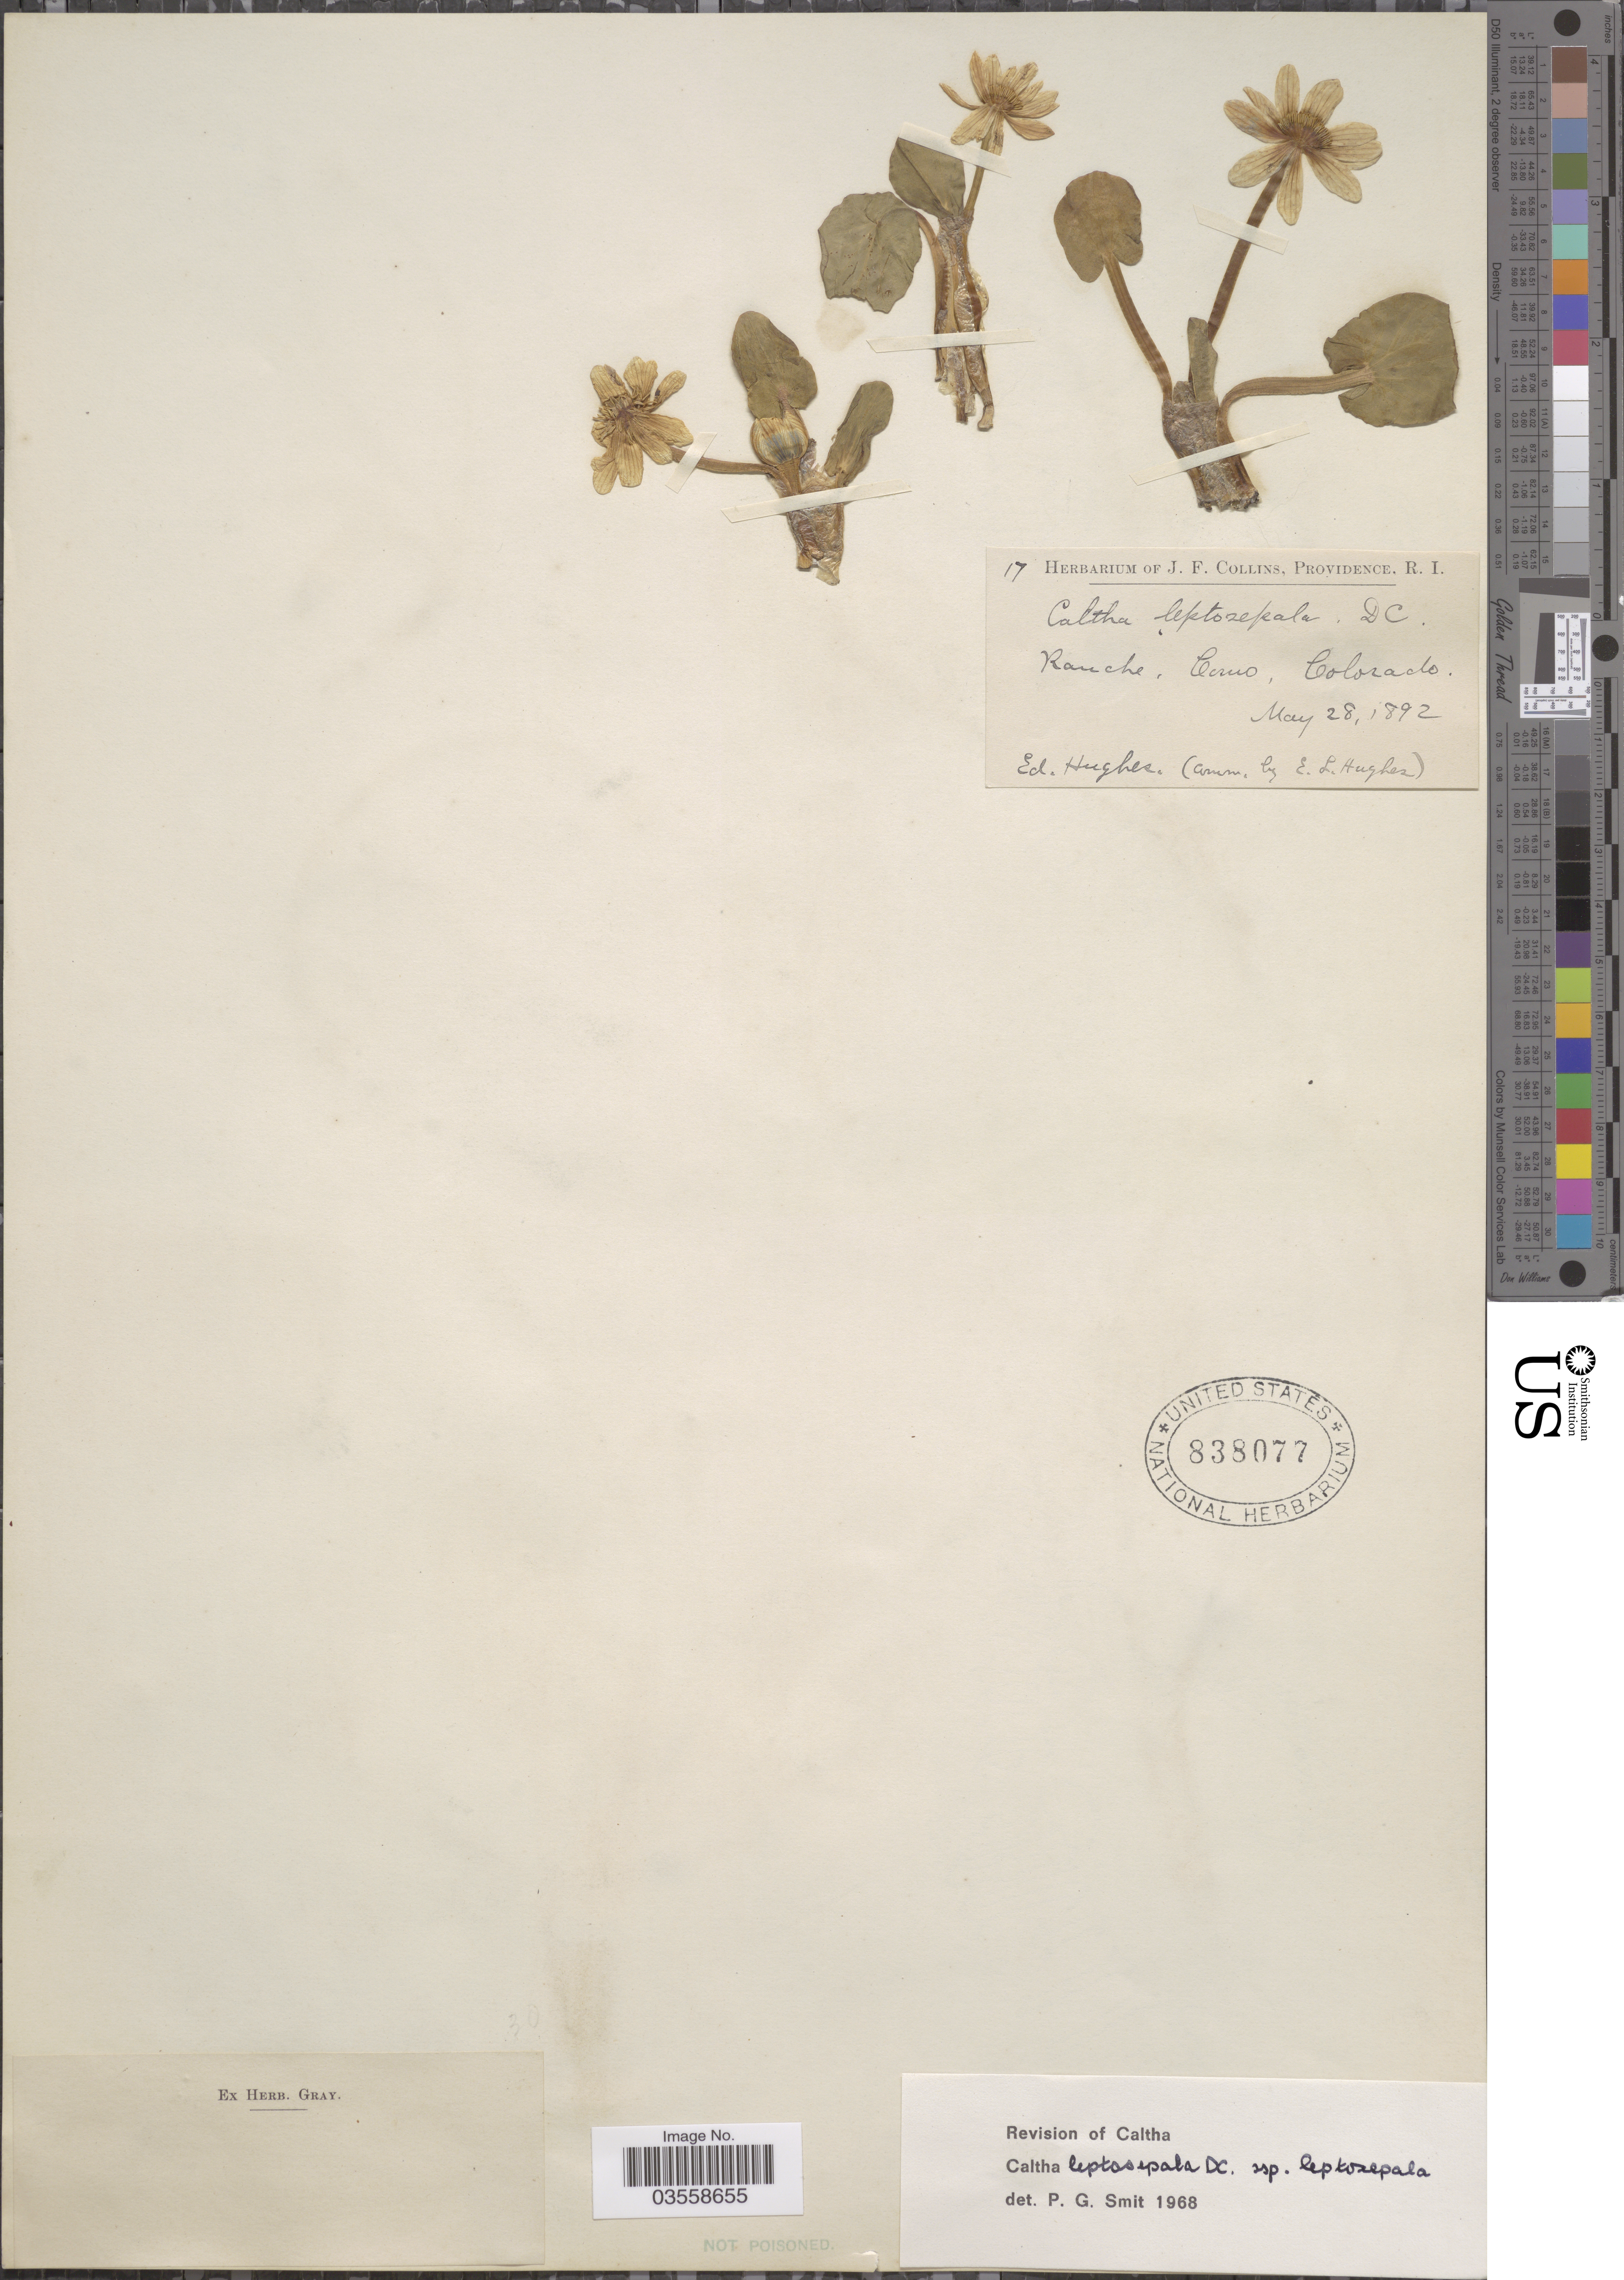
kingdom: Plantae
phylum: Tracheophyta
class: Magnoliopsida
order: Ranunculales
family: Ranunculaceae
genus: Caltha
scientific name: Caltha leptosepala subsp. leptosepala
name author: DC.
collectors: E. Hughes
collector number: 17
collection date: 1892-05-28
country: United States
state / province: Colorado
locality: Ranche, Como.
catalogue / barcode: US 838077